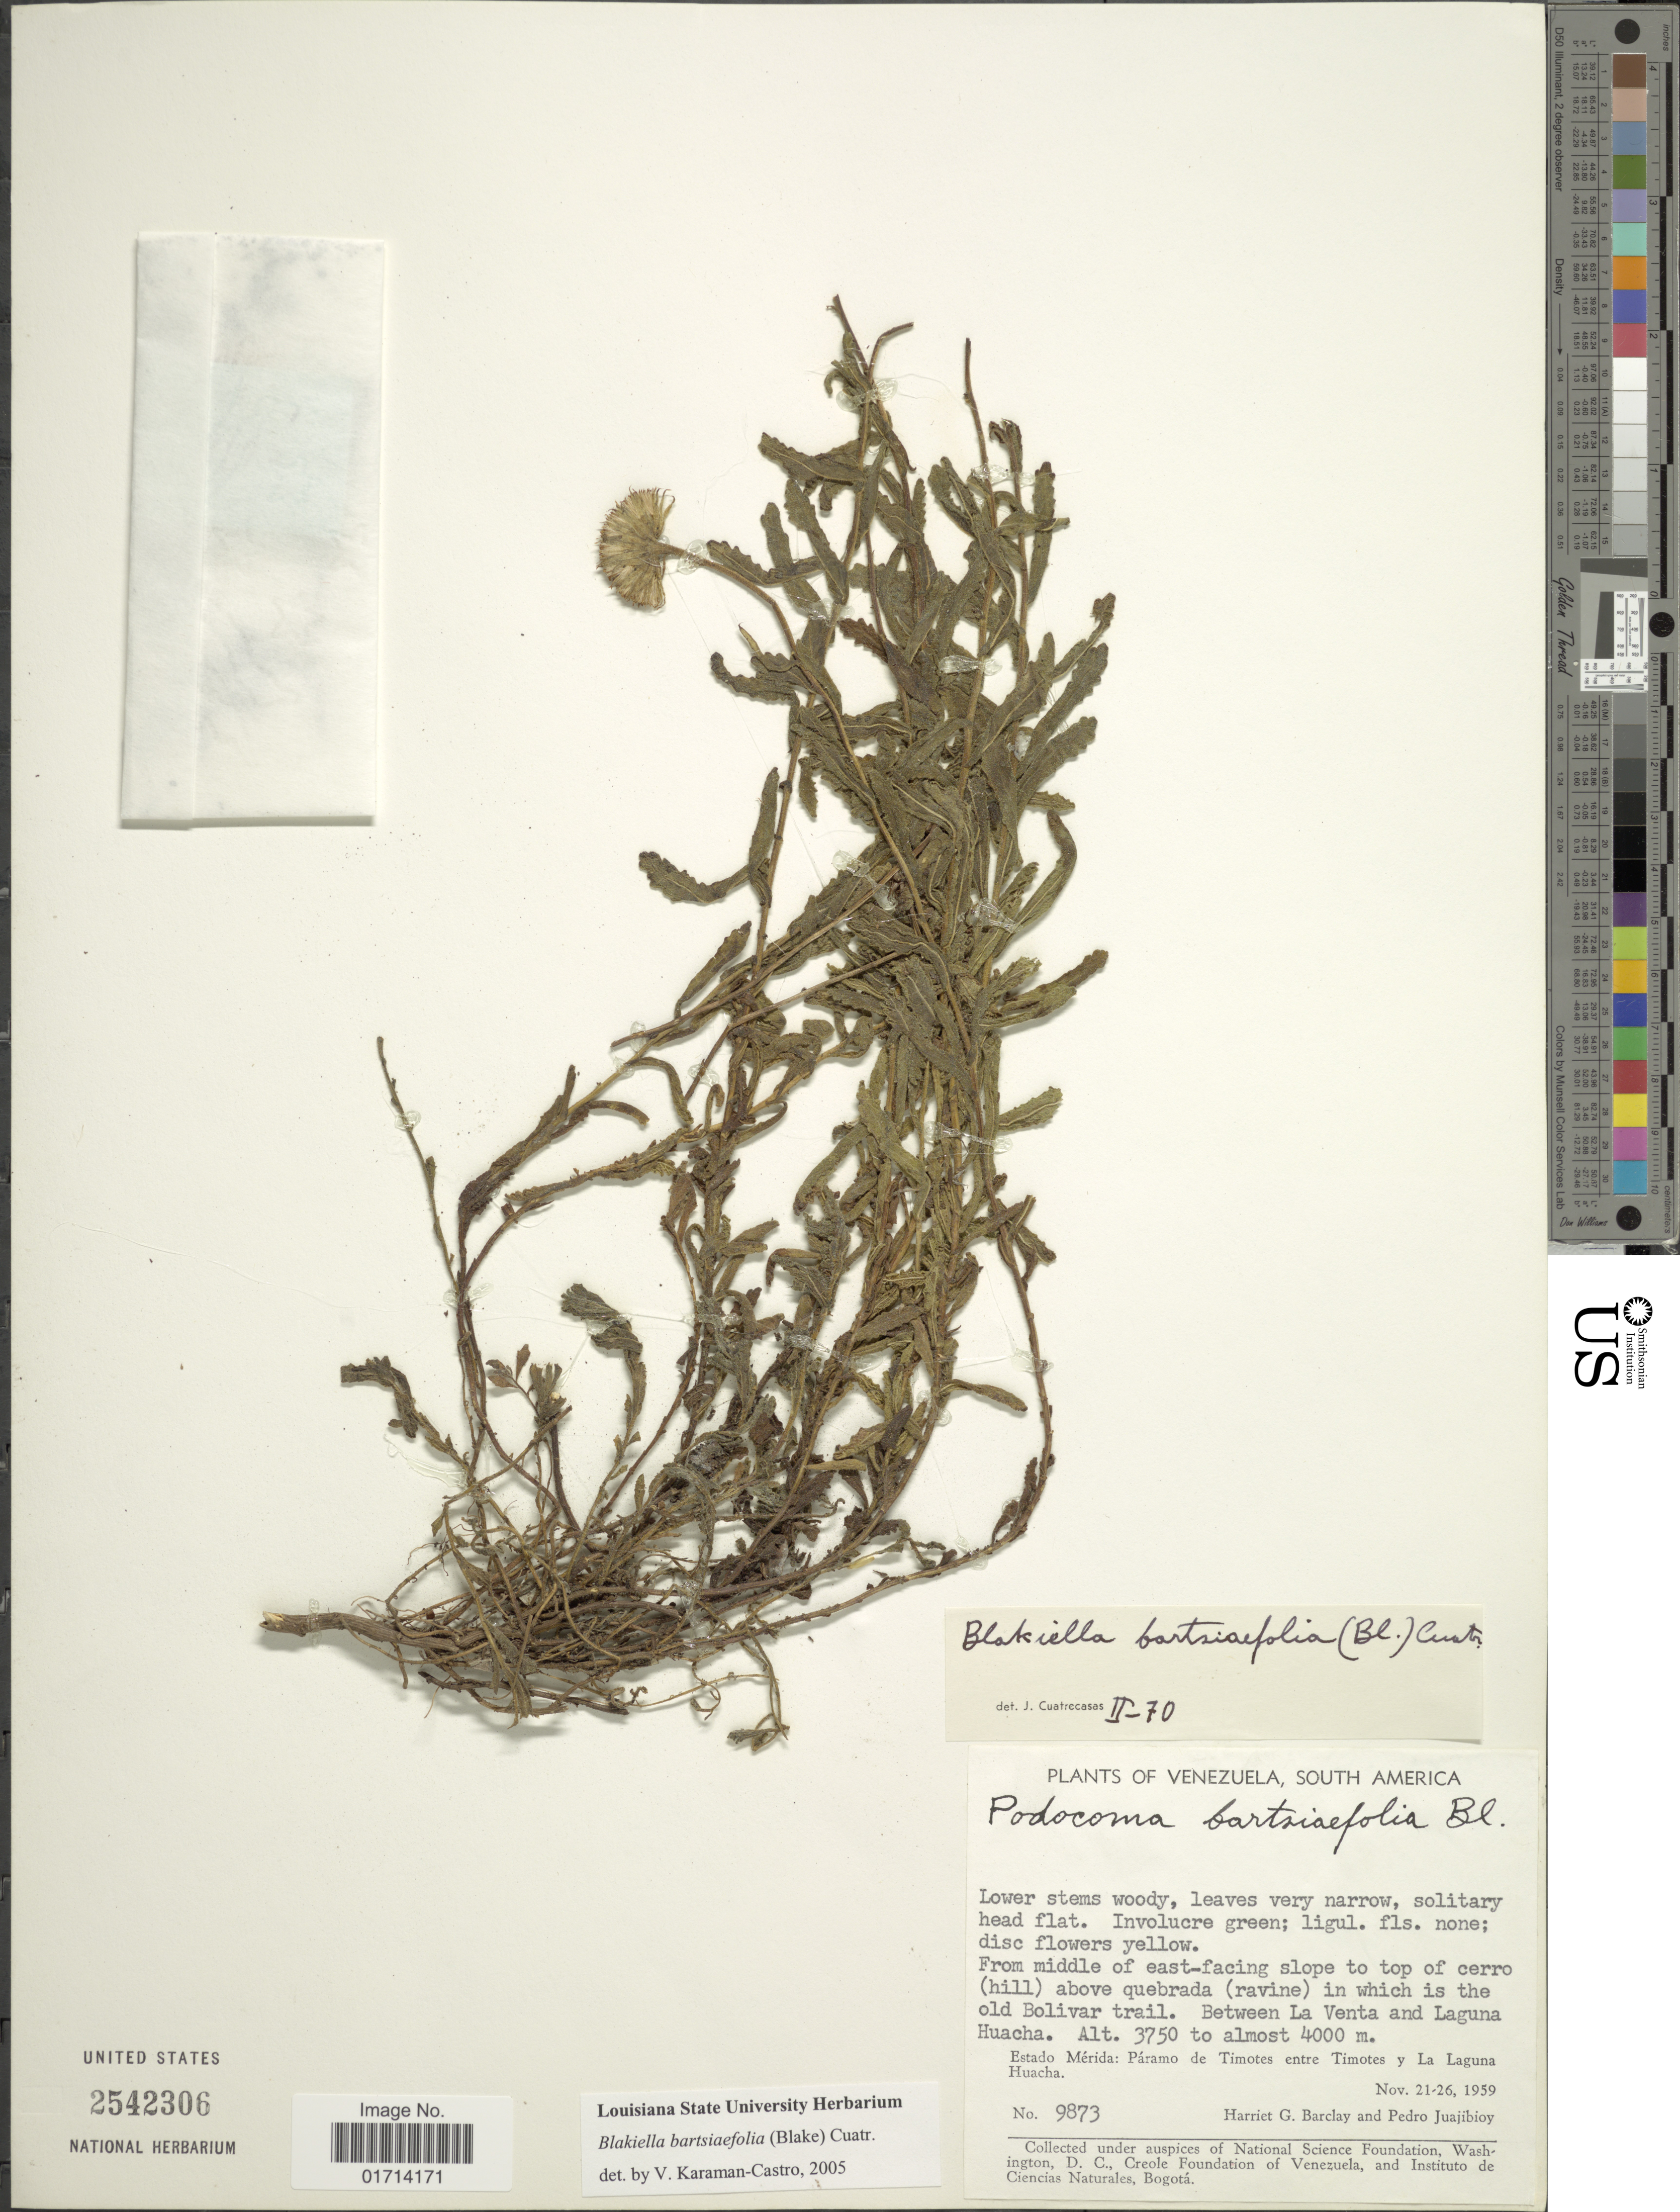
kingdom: Plantae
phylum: Tracheophyta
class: Magnoliopsida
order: Asterales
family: Asteraceae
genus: Blakiella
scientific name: Blakiella bartsiifolia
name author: (S.F. Blake) Cuatrec.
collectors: H. G. Barclay & P. Juajibioy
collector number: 9873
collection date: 1959-11-21/1959-11-26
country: Venezuela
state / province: Mérida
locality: From middle of east-facing slope to top of cerro (hill) above quebrada (ravine) in which is the old Bolivar trail, Between La Venta and Laguna Huacha, Paramo de Timotes entre Timotes y La Laguna Huacha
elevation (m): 3750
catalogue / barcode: US 2542306